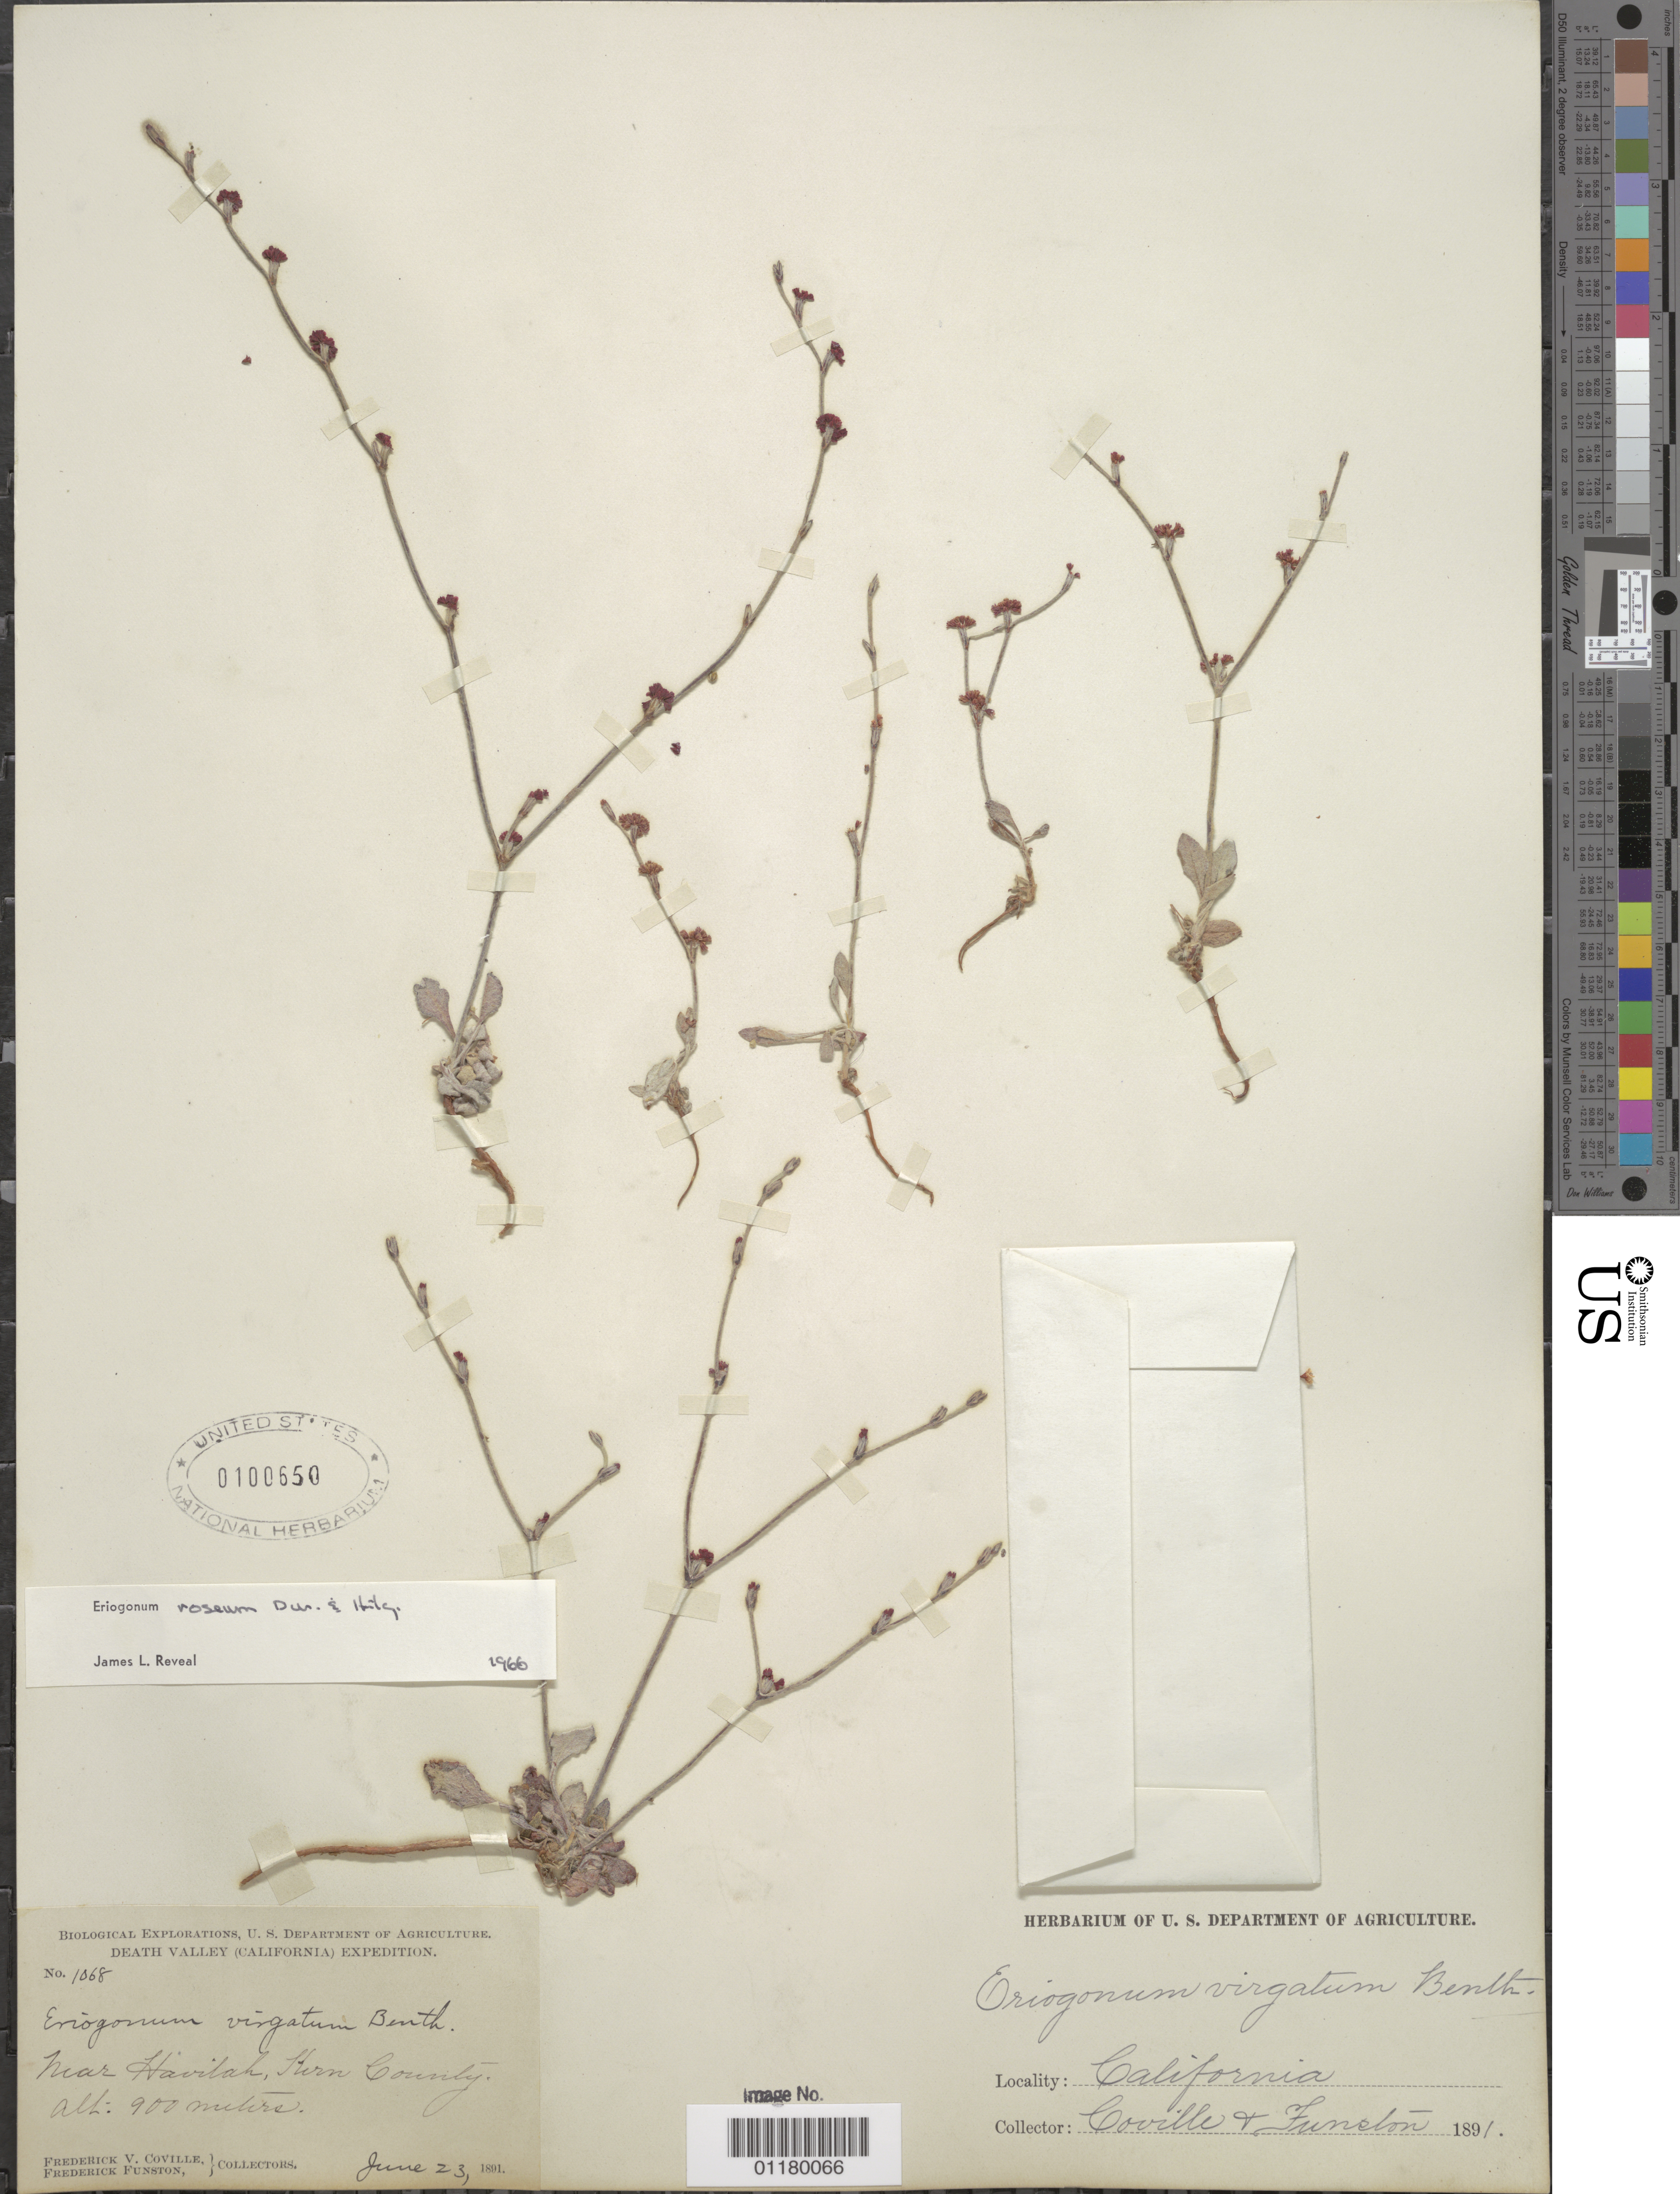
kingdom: Plantae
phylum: Tracheophyta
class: Magnoliopsida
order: Caryophyllales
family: Polygonaceae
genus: Eriogonum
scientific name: Eriogonum roseum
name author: Durand & Hilg.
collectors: F. V. Coville & F. Funston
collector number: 1068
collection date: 1891-06-23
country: United States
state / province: California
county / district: Kern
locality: near Havilah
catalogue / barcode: US 100650